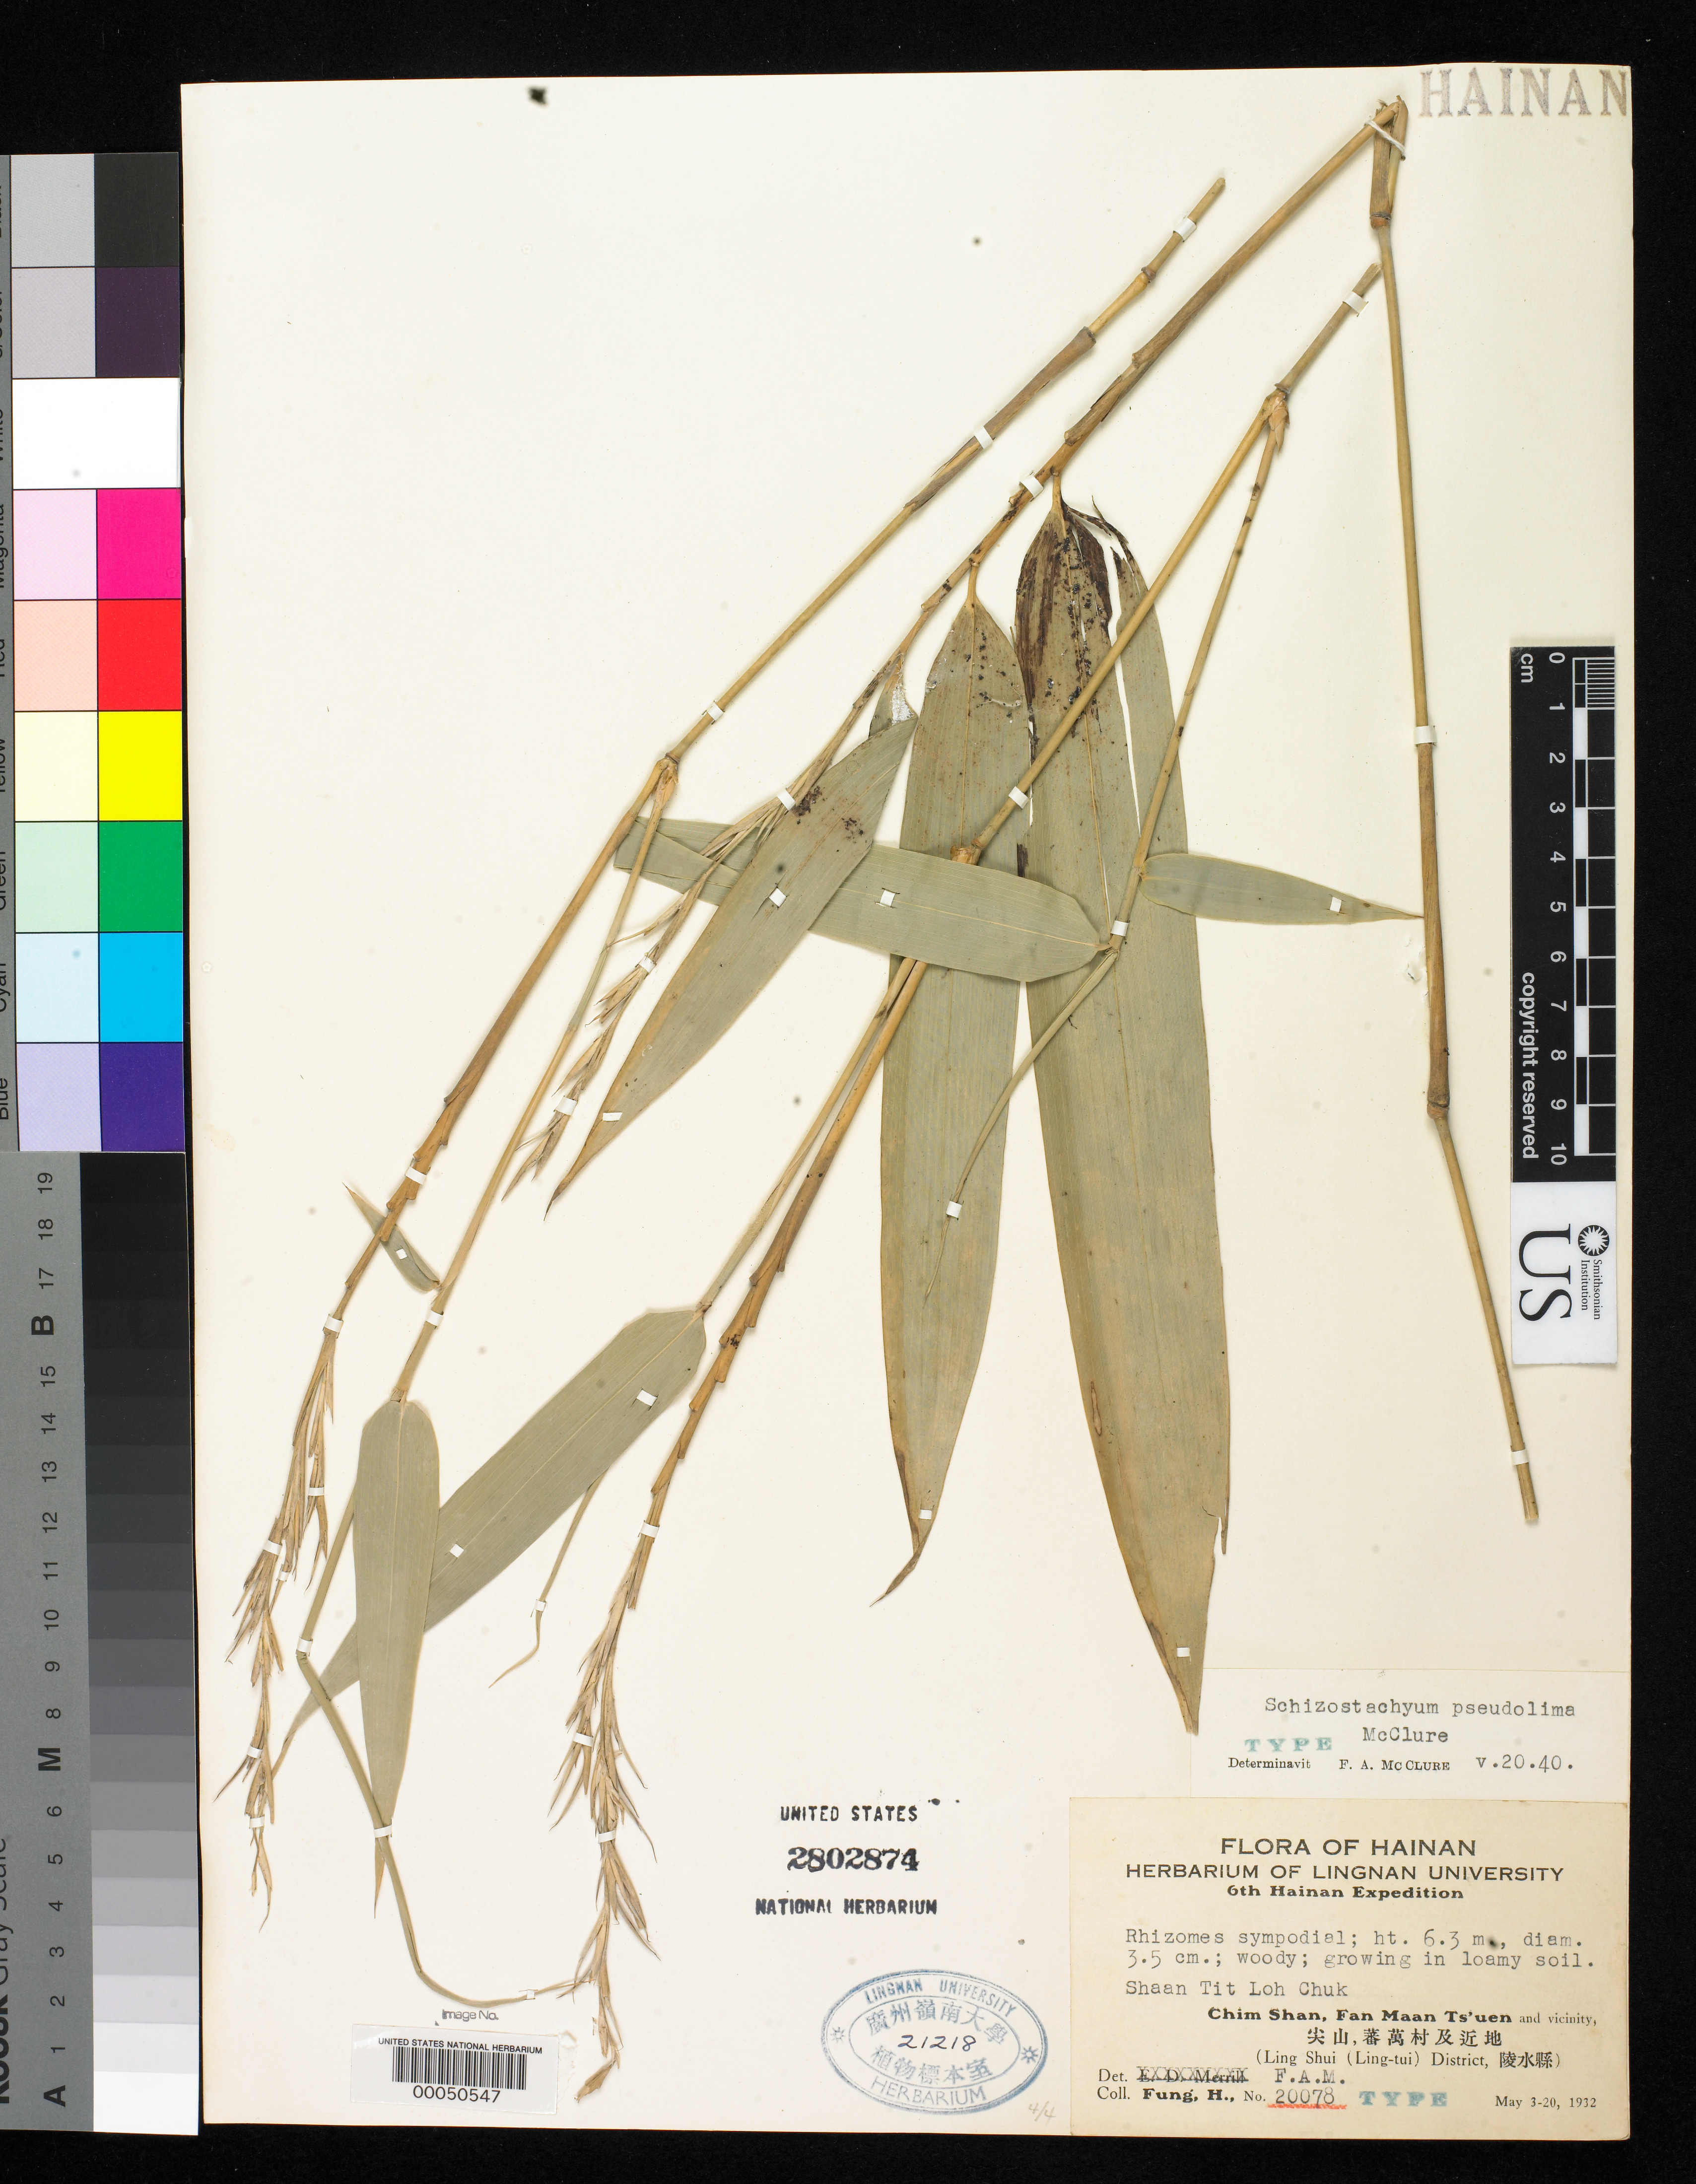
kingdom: Plantae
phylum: Tracheophyta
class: Liliopsida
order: Poales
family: Poaceae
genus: Schizostachyum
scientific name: Schizostachyum pseudolima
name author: McClure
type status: Holotype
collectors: H. L. Fung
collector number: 20078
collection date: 1932-05-03/1932-05-20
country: China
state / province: Guangdong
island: Hainan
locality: Shaan Tit Loh Chuk, Chim Shan, Fan Maan Ts'uen and vicinity, Ling Shui (Ling-tui) District.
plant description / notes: Lingnan University Herbarium no. 21218.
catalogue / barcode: US 2802874